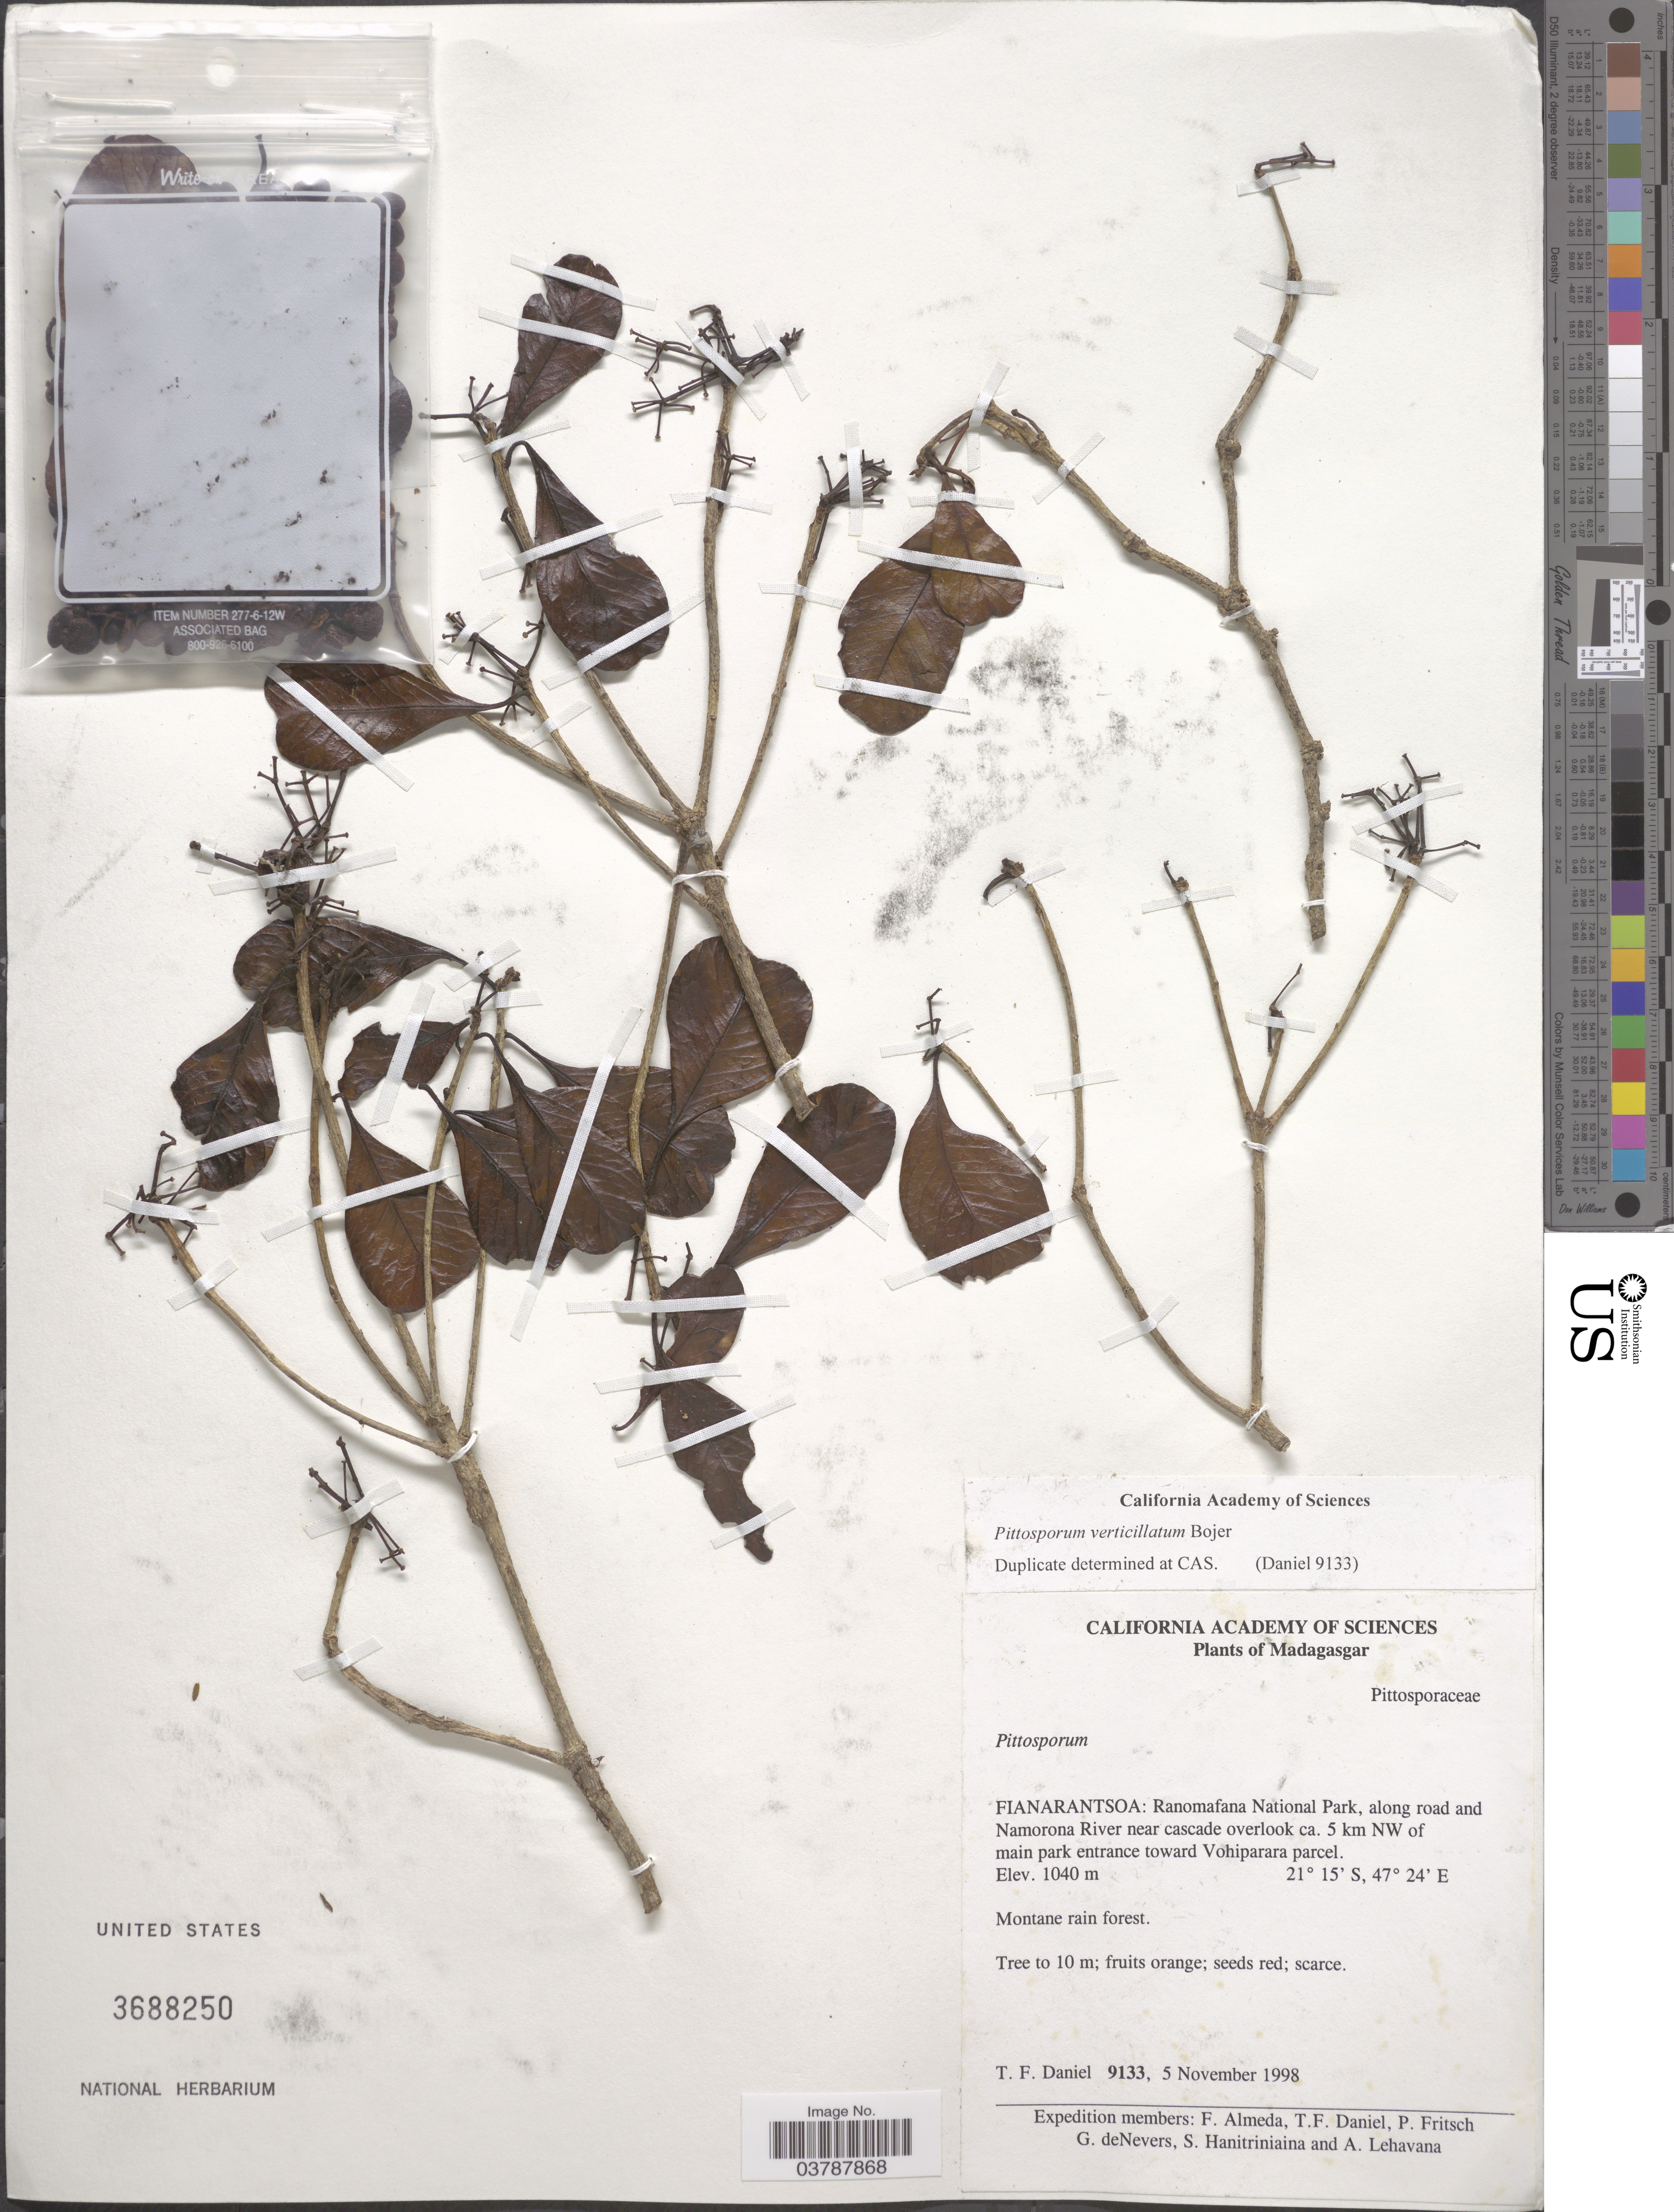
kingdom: Plantae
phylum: Tracheophyta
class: Magnoliopsida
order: Apiales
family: Pittosporaceae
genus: Pittosporum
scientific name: Pittosporum verticillatum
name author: Bojer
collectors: T. F. Daniel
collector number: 9133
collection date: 1998-11-05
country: Madagascar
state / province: Haute Matsiatra / Vatovavy Fitovinany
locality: Ranomafana National Park, along road and Namorona River near cascade overlook ca. 5 km. NW of main park entrance toward Vohiparara parcel.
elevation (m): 1040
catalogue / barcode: US 3688250